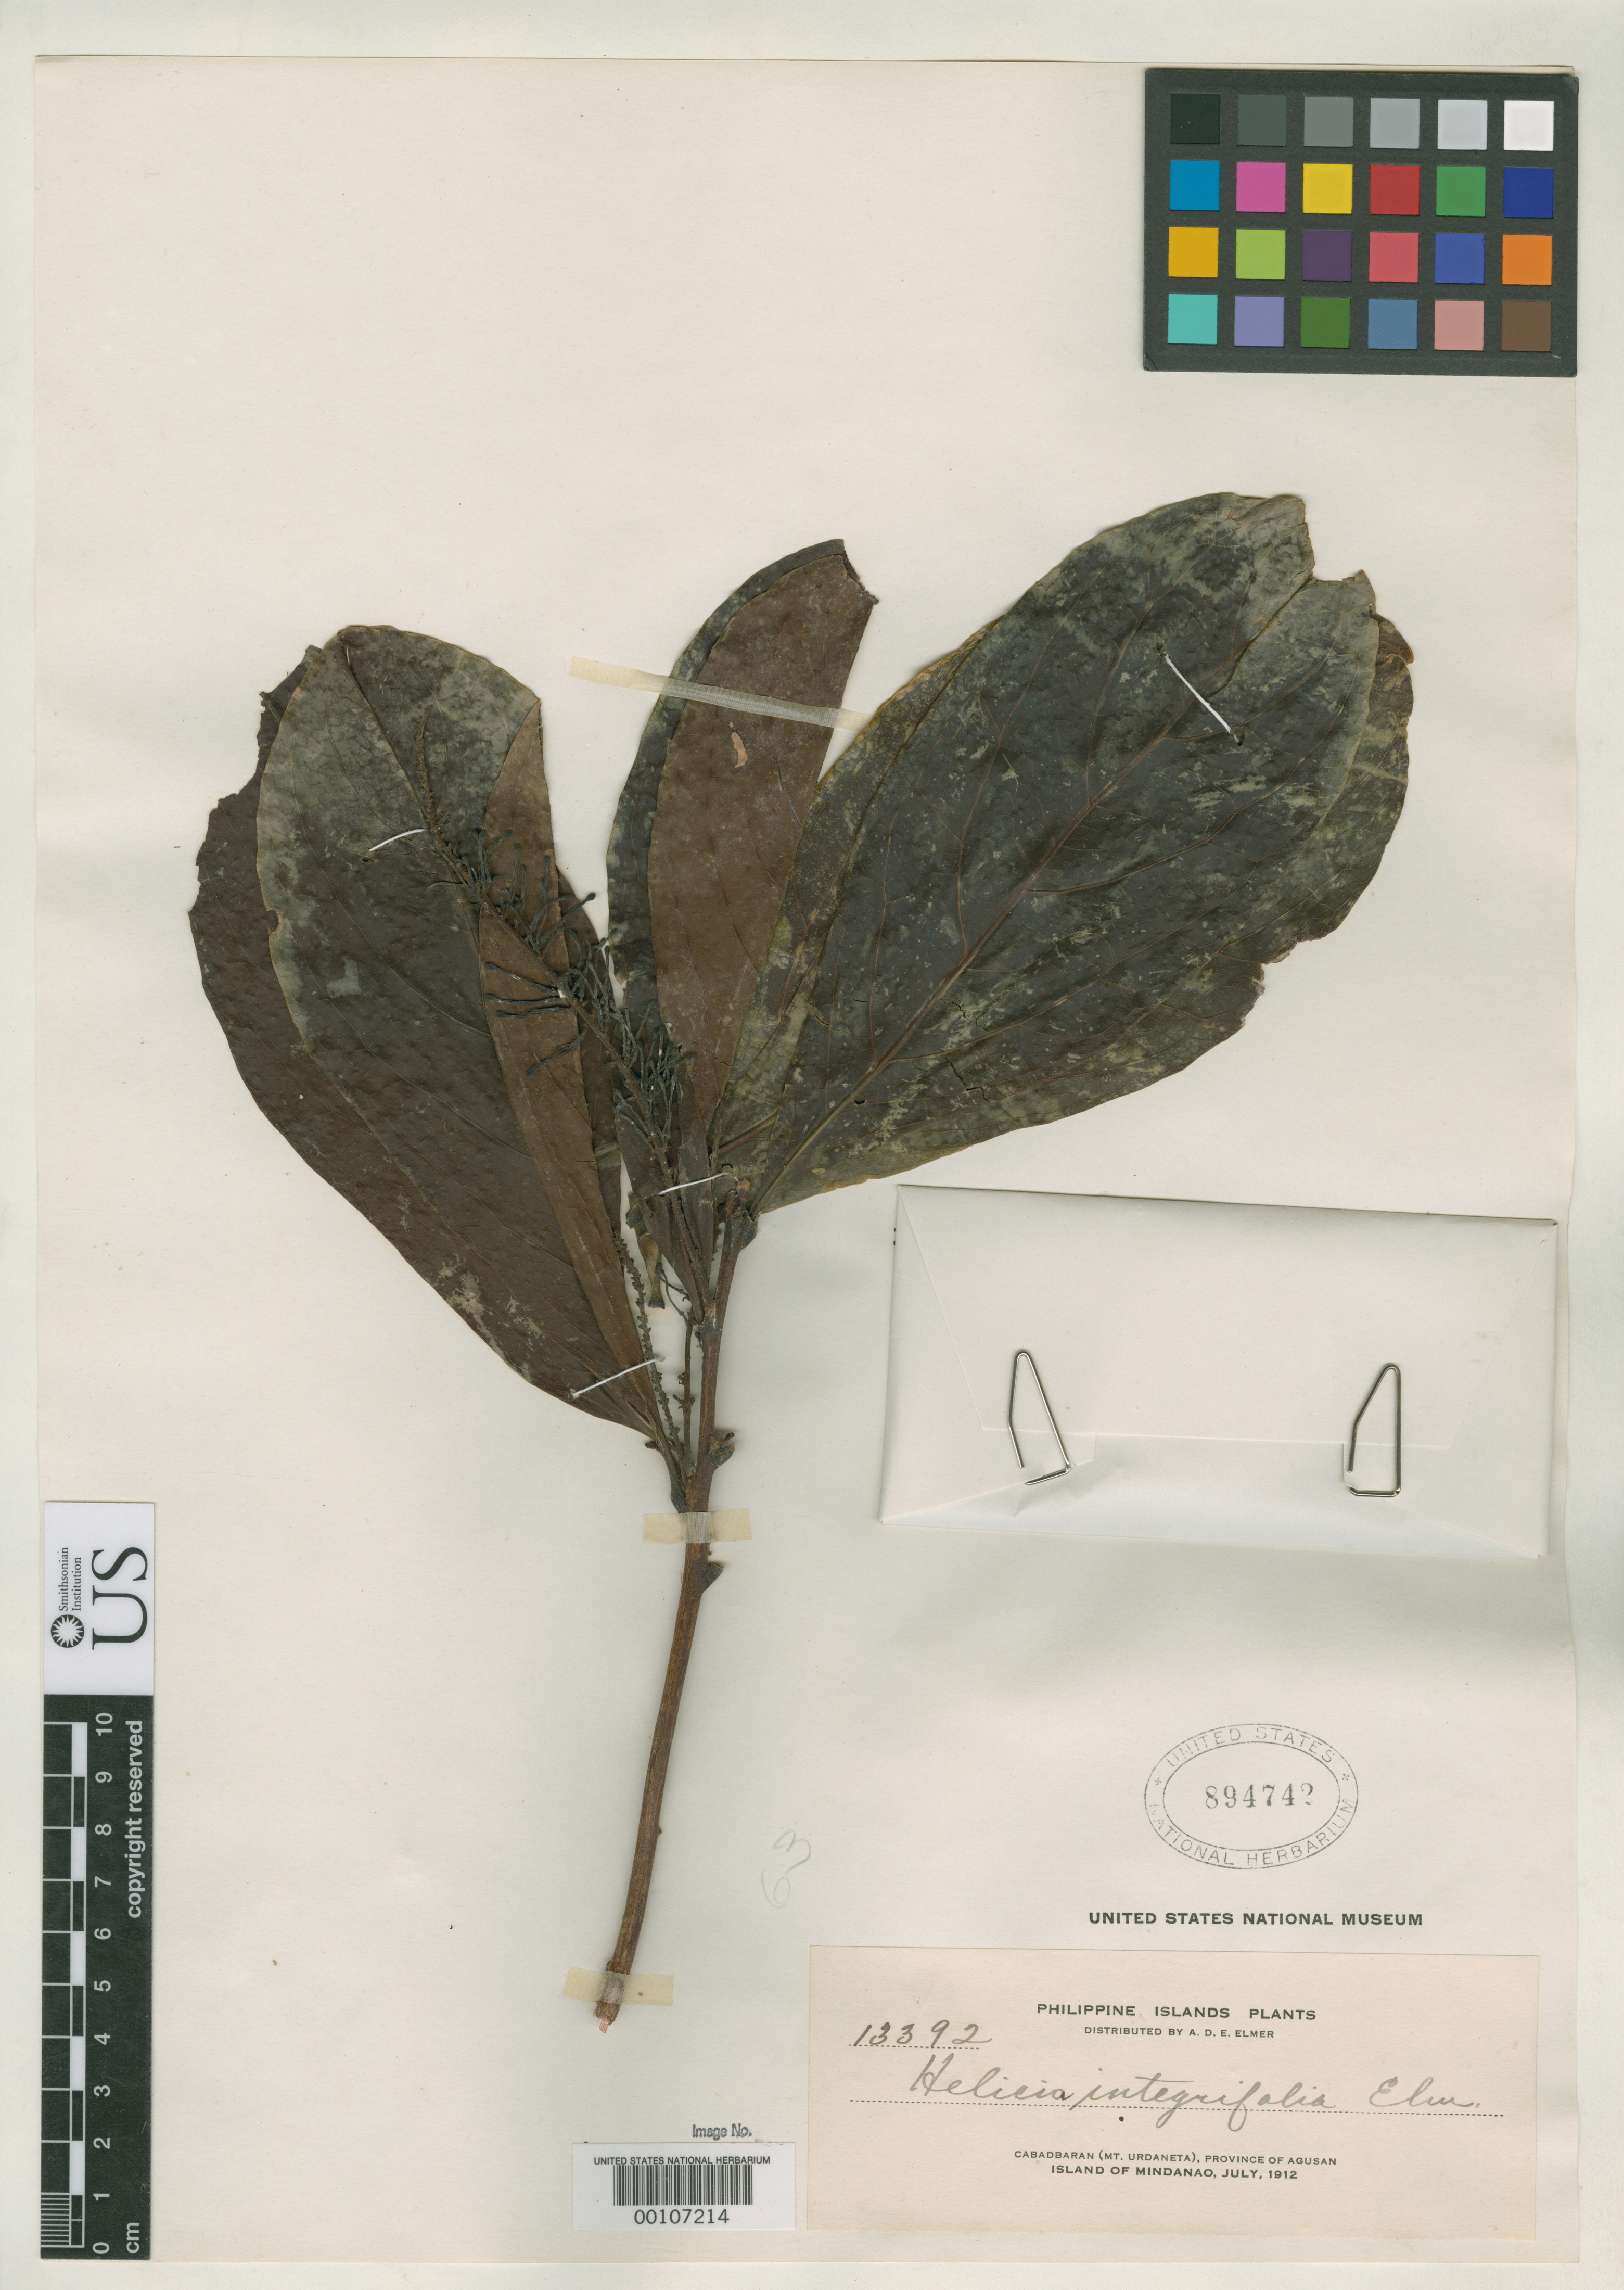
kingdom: Plantae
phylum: Tracheophyta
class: Magnoliopsida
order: Proteales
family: Proteaceae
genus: Helicia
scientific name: Helicia integrifolia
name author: Elmer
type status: Isotype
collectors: A. D. E. Elmer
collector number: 13392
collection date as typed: Jul 1912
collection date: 1912-07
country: Philippines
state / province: Caraga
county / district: Agusan del Norte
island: Mindanao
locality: Cabadbaran, Mt. Urdaneta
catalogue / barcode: US 894742